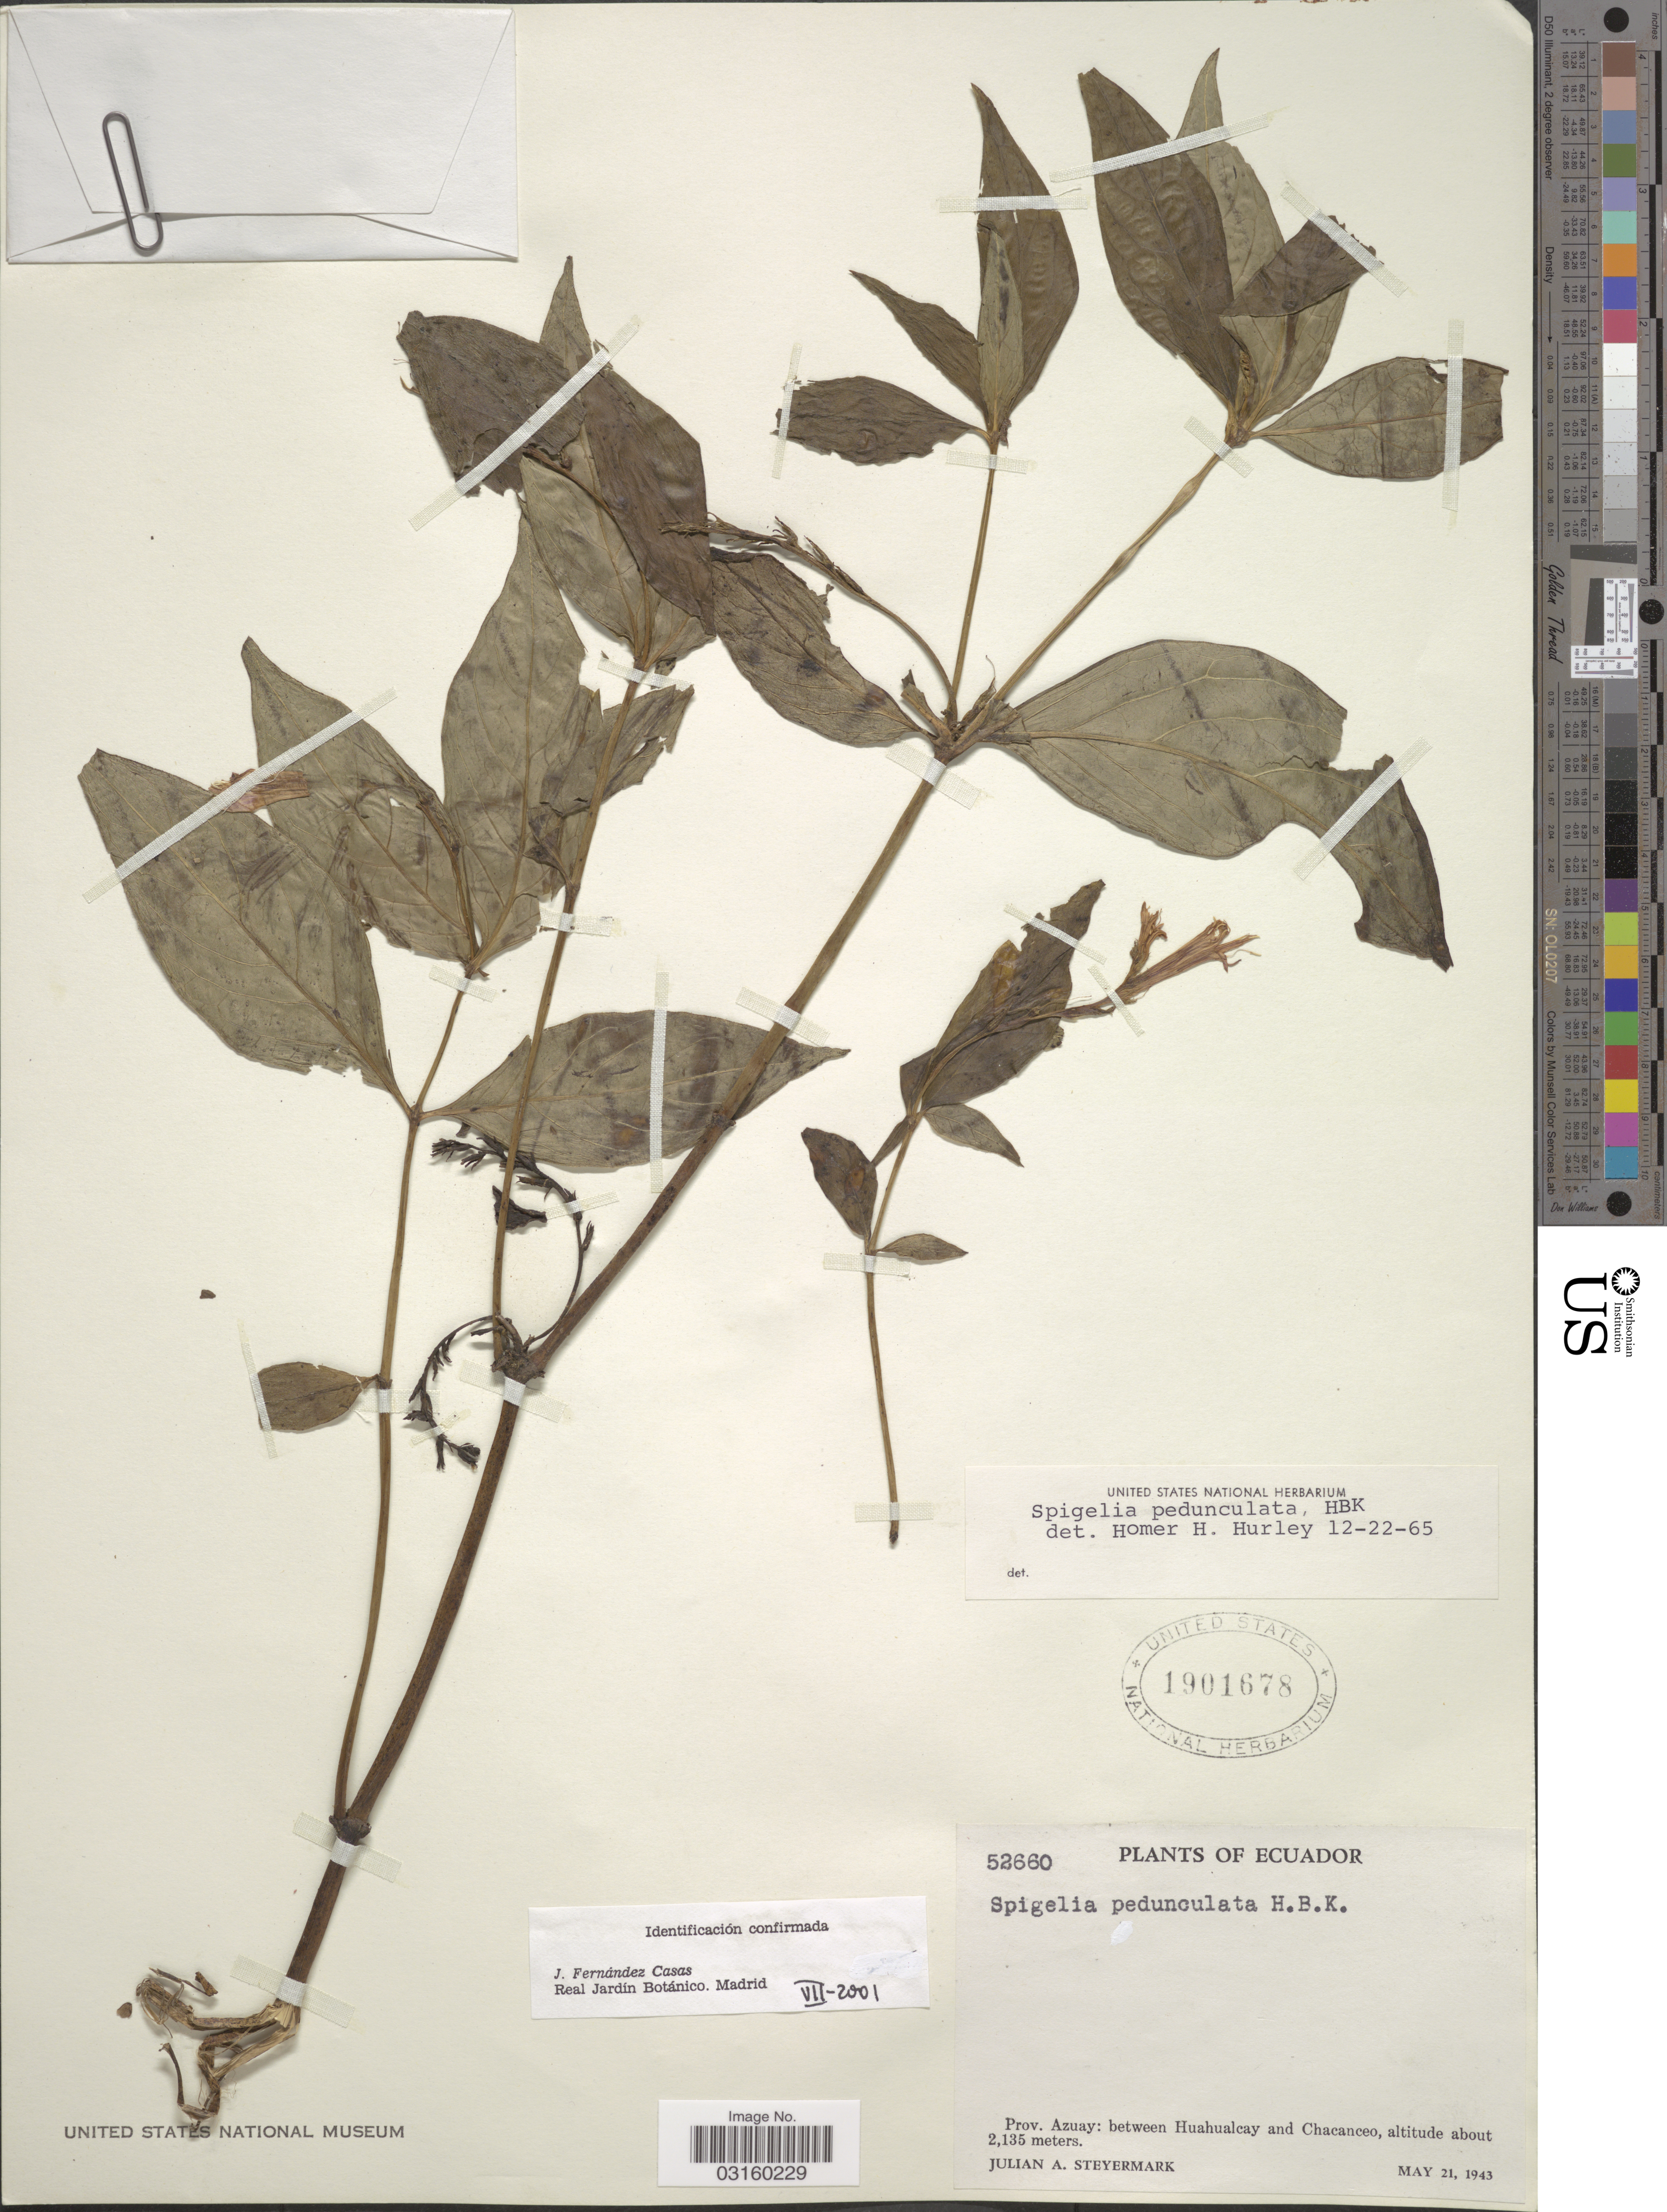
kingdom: Plantae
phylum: Tracheophyta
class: Magnoliopsida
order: Gentianales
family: Loganiaceae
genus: Spigelia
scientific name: Spigelia pedunculata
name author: Kunth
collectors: J. Steyermark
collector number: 52660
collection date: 1943-05-21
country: Ecuador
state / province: Azuay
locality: Prov. Azuay: between Huahualcay and Chacanceo.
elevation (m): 2135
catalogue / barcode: US 1901678